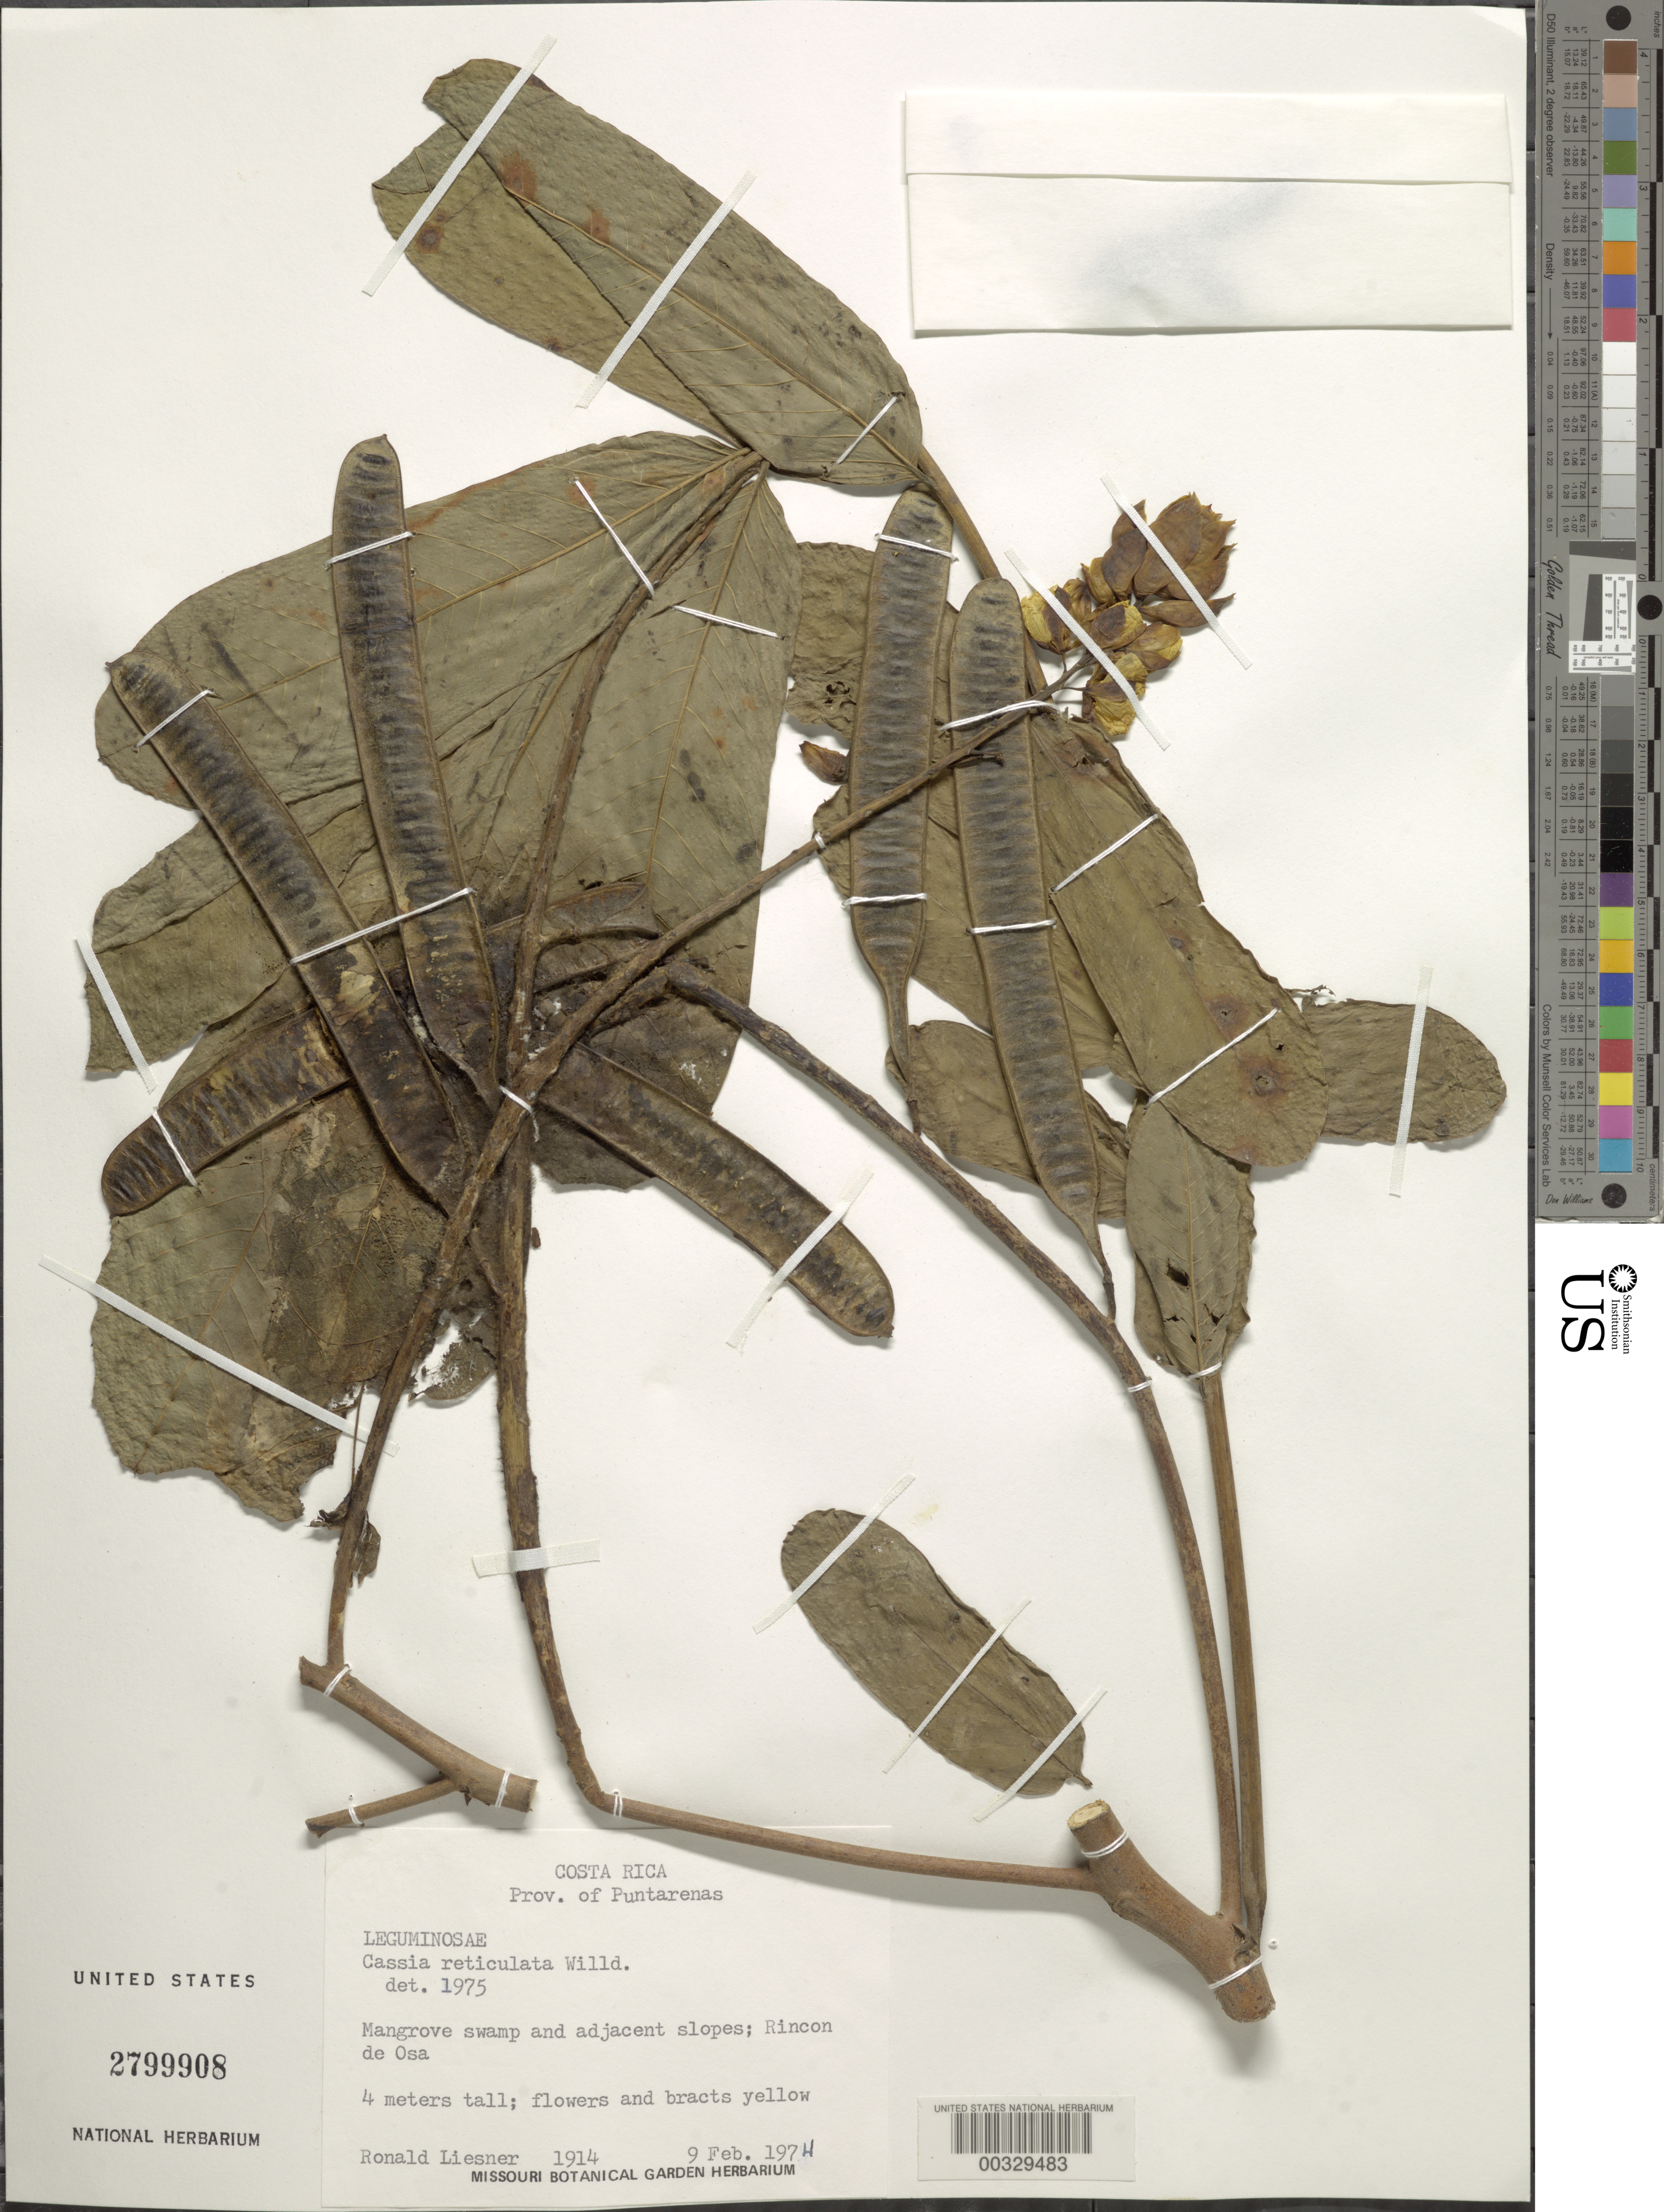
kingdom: Plantae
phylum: Tracheophyta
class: Magnoliopsida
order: Fabales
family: Fabaceae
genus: Senna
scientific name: Senna reticulata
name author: (Willd.) H.S. Irwin & Barneby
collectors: R. L. Liesner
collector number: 1914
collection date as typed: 09 Feb 1974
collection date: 1974-02-09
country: Costa Rica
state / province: Puntarenas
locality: Rincon de osa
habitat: Mangrove swamp and adjacent slopes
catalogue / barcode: US 2799908